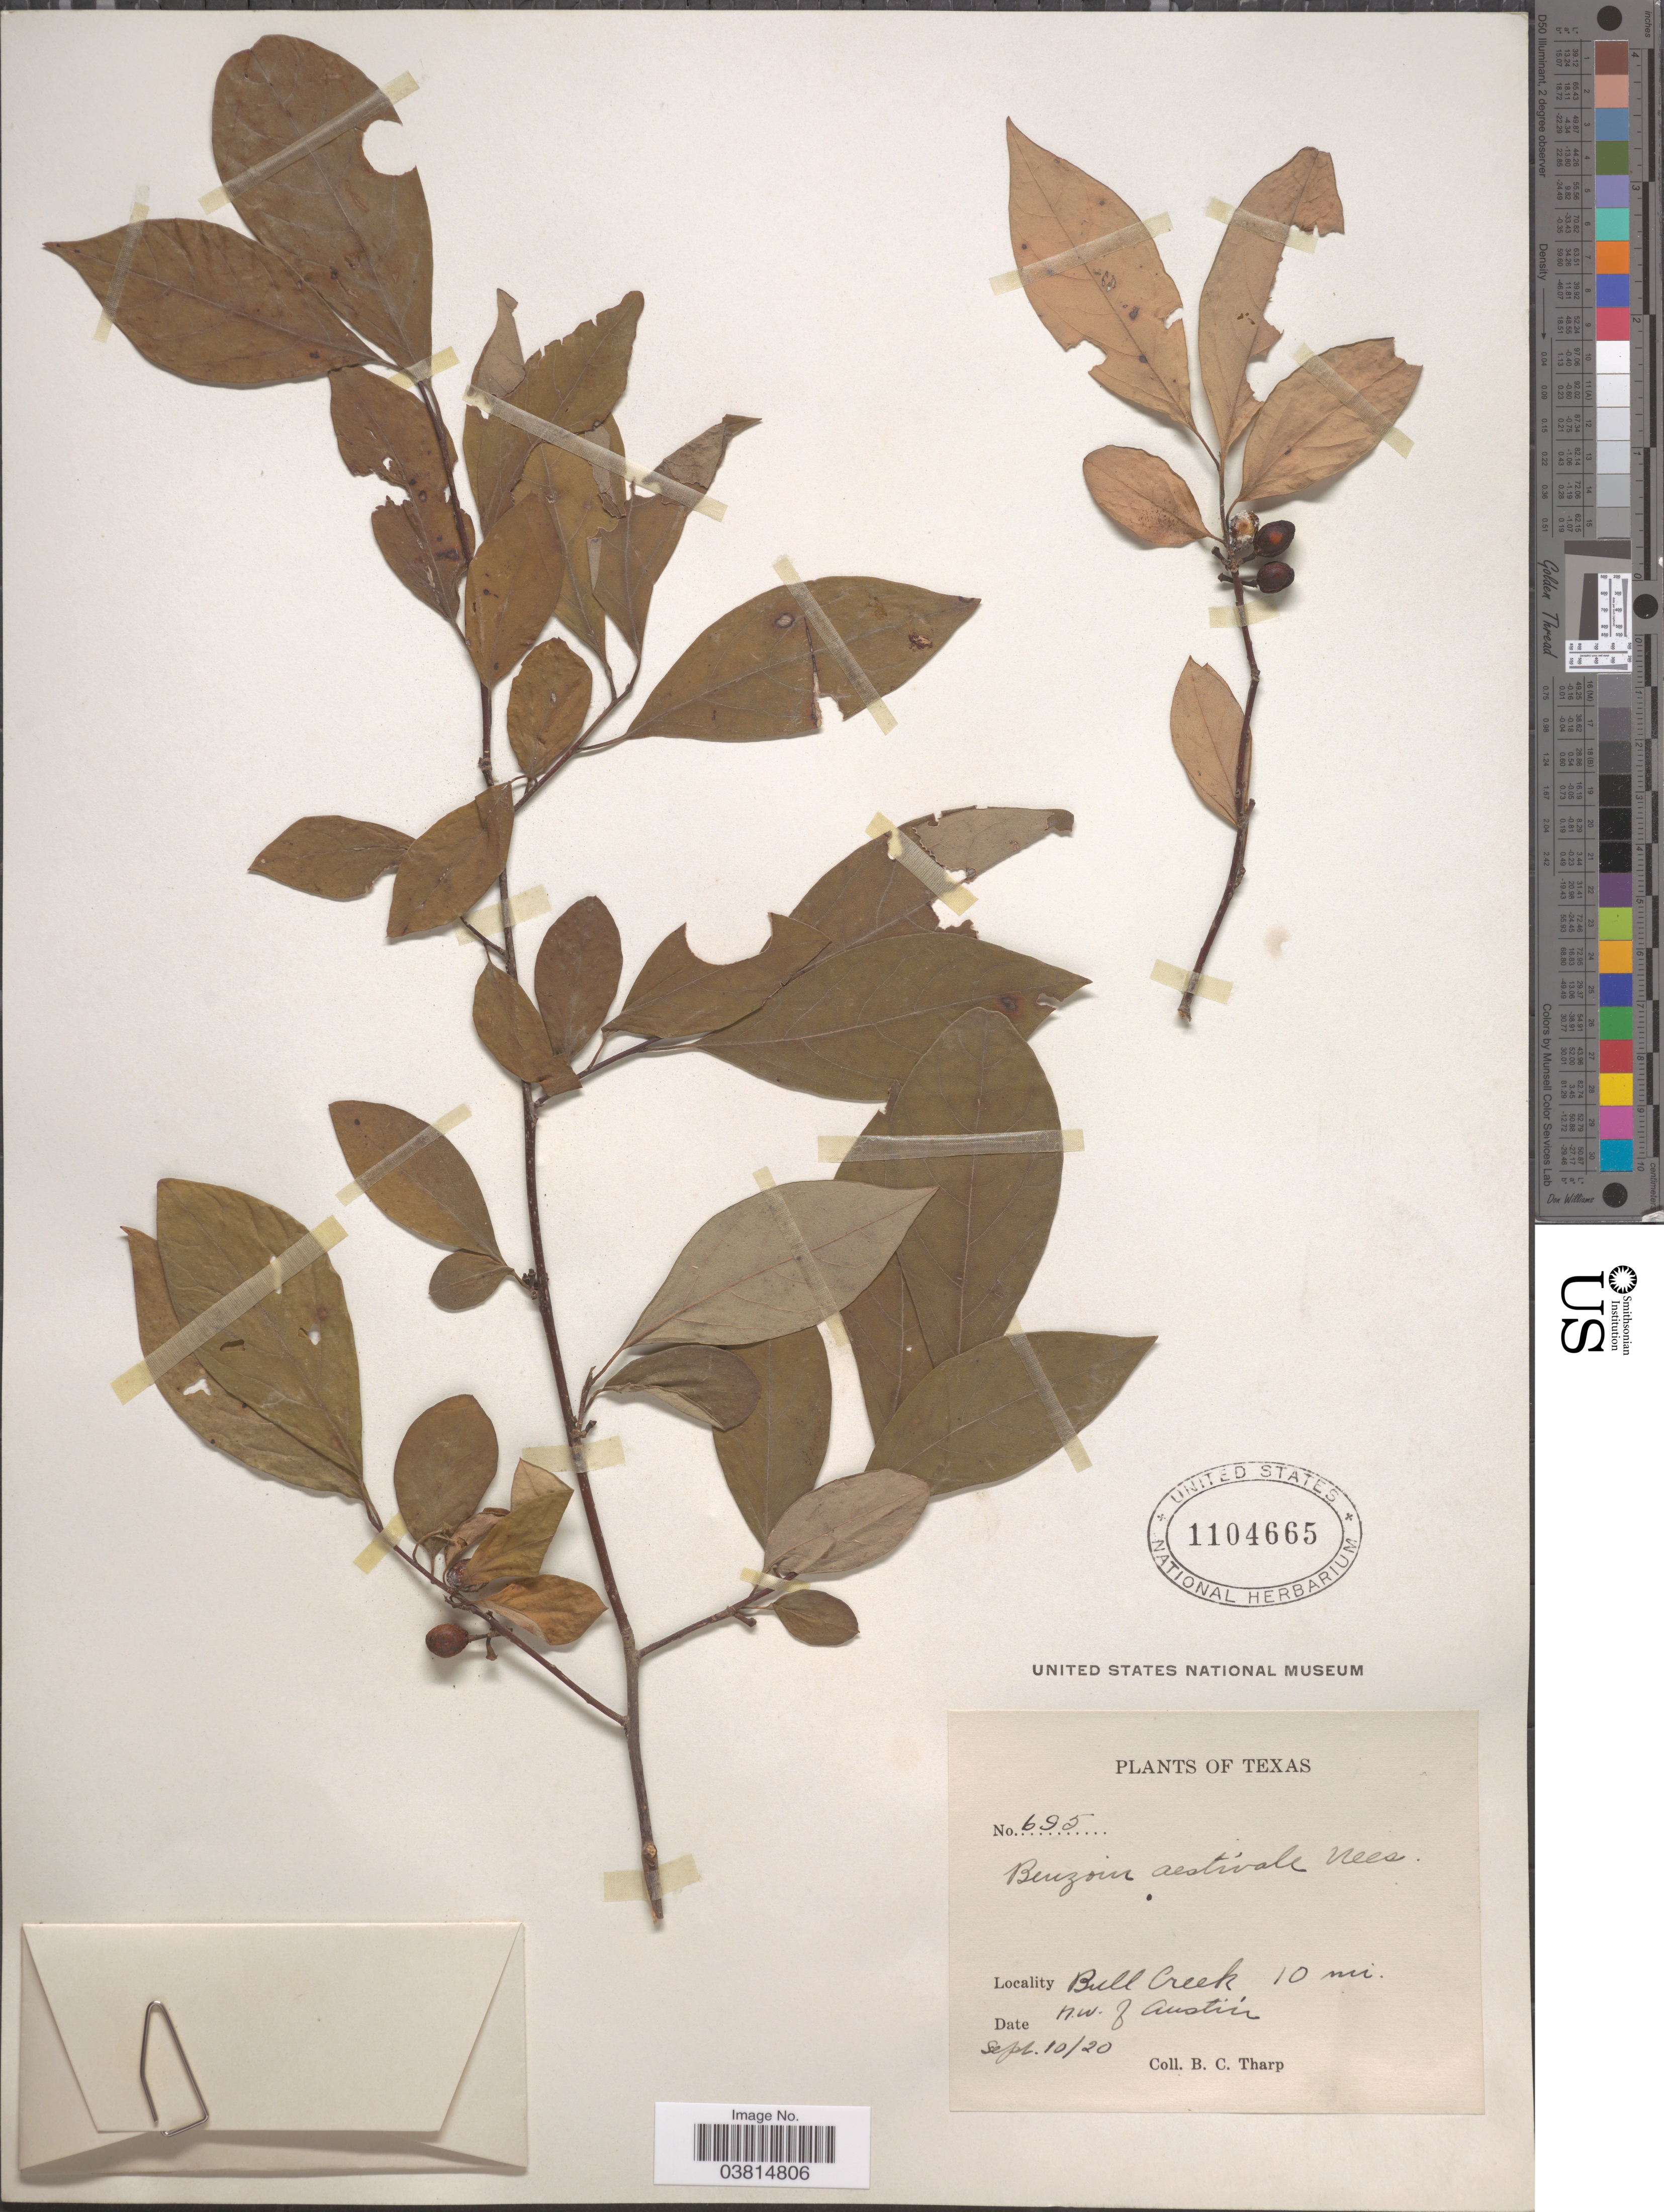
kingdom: Plantae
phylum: Tracheophyta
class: Magnoliopsida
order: Laurales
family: Lauraceae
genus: Lindera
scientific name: Lindera benzoin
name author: (L.) Blume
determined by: Strong, Mark T., (BOT), Smithsonian Institution - National Museum of Natural History (UNITED STATES)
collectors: B. C. Tharp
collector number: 695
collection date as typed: Transcribed d/m/y: 10/9/20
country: United States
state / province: Texas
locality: Bull Creek, 10 mi. n.w. of Austin.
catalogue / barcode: US 1104665